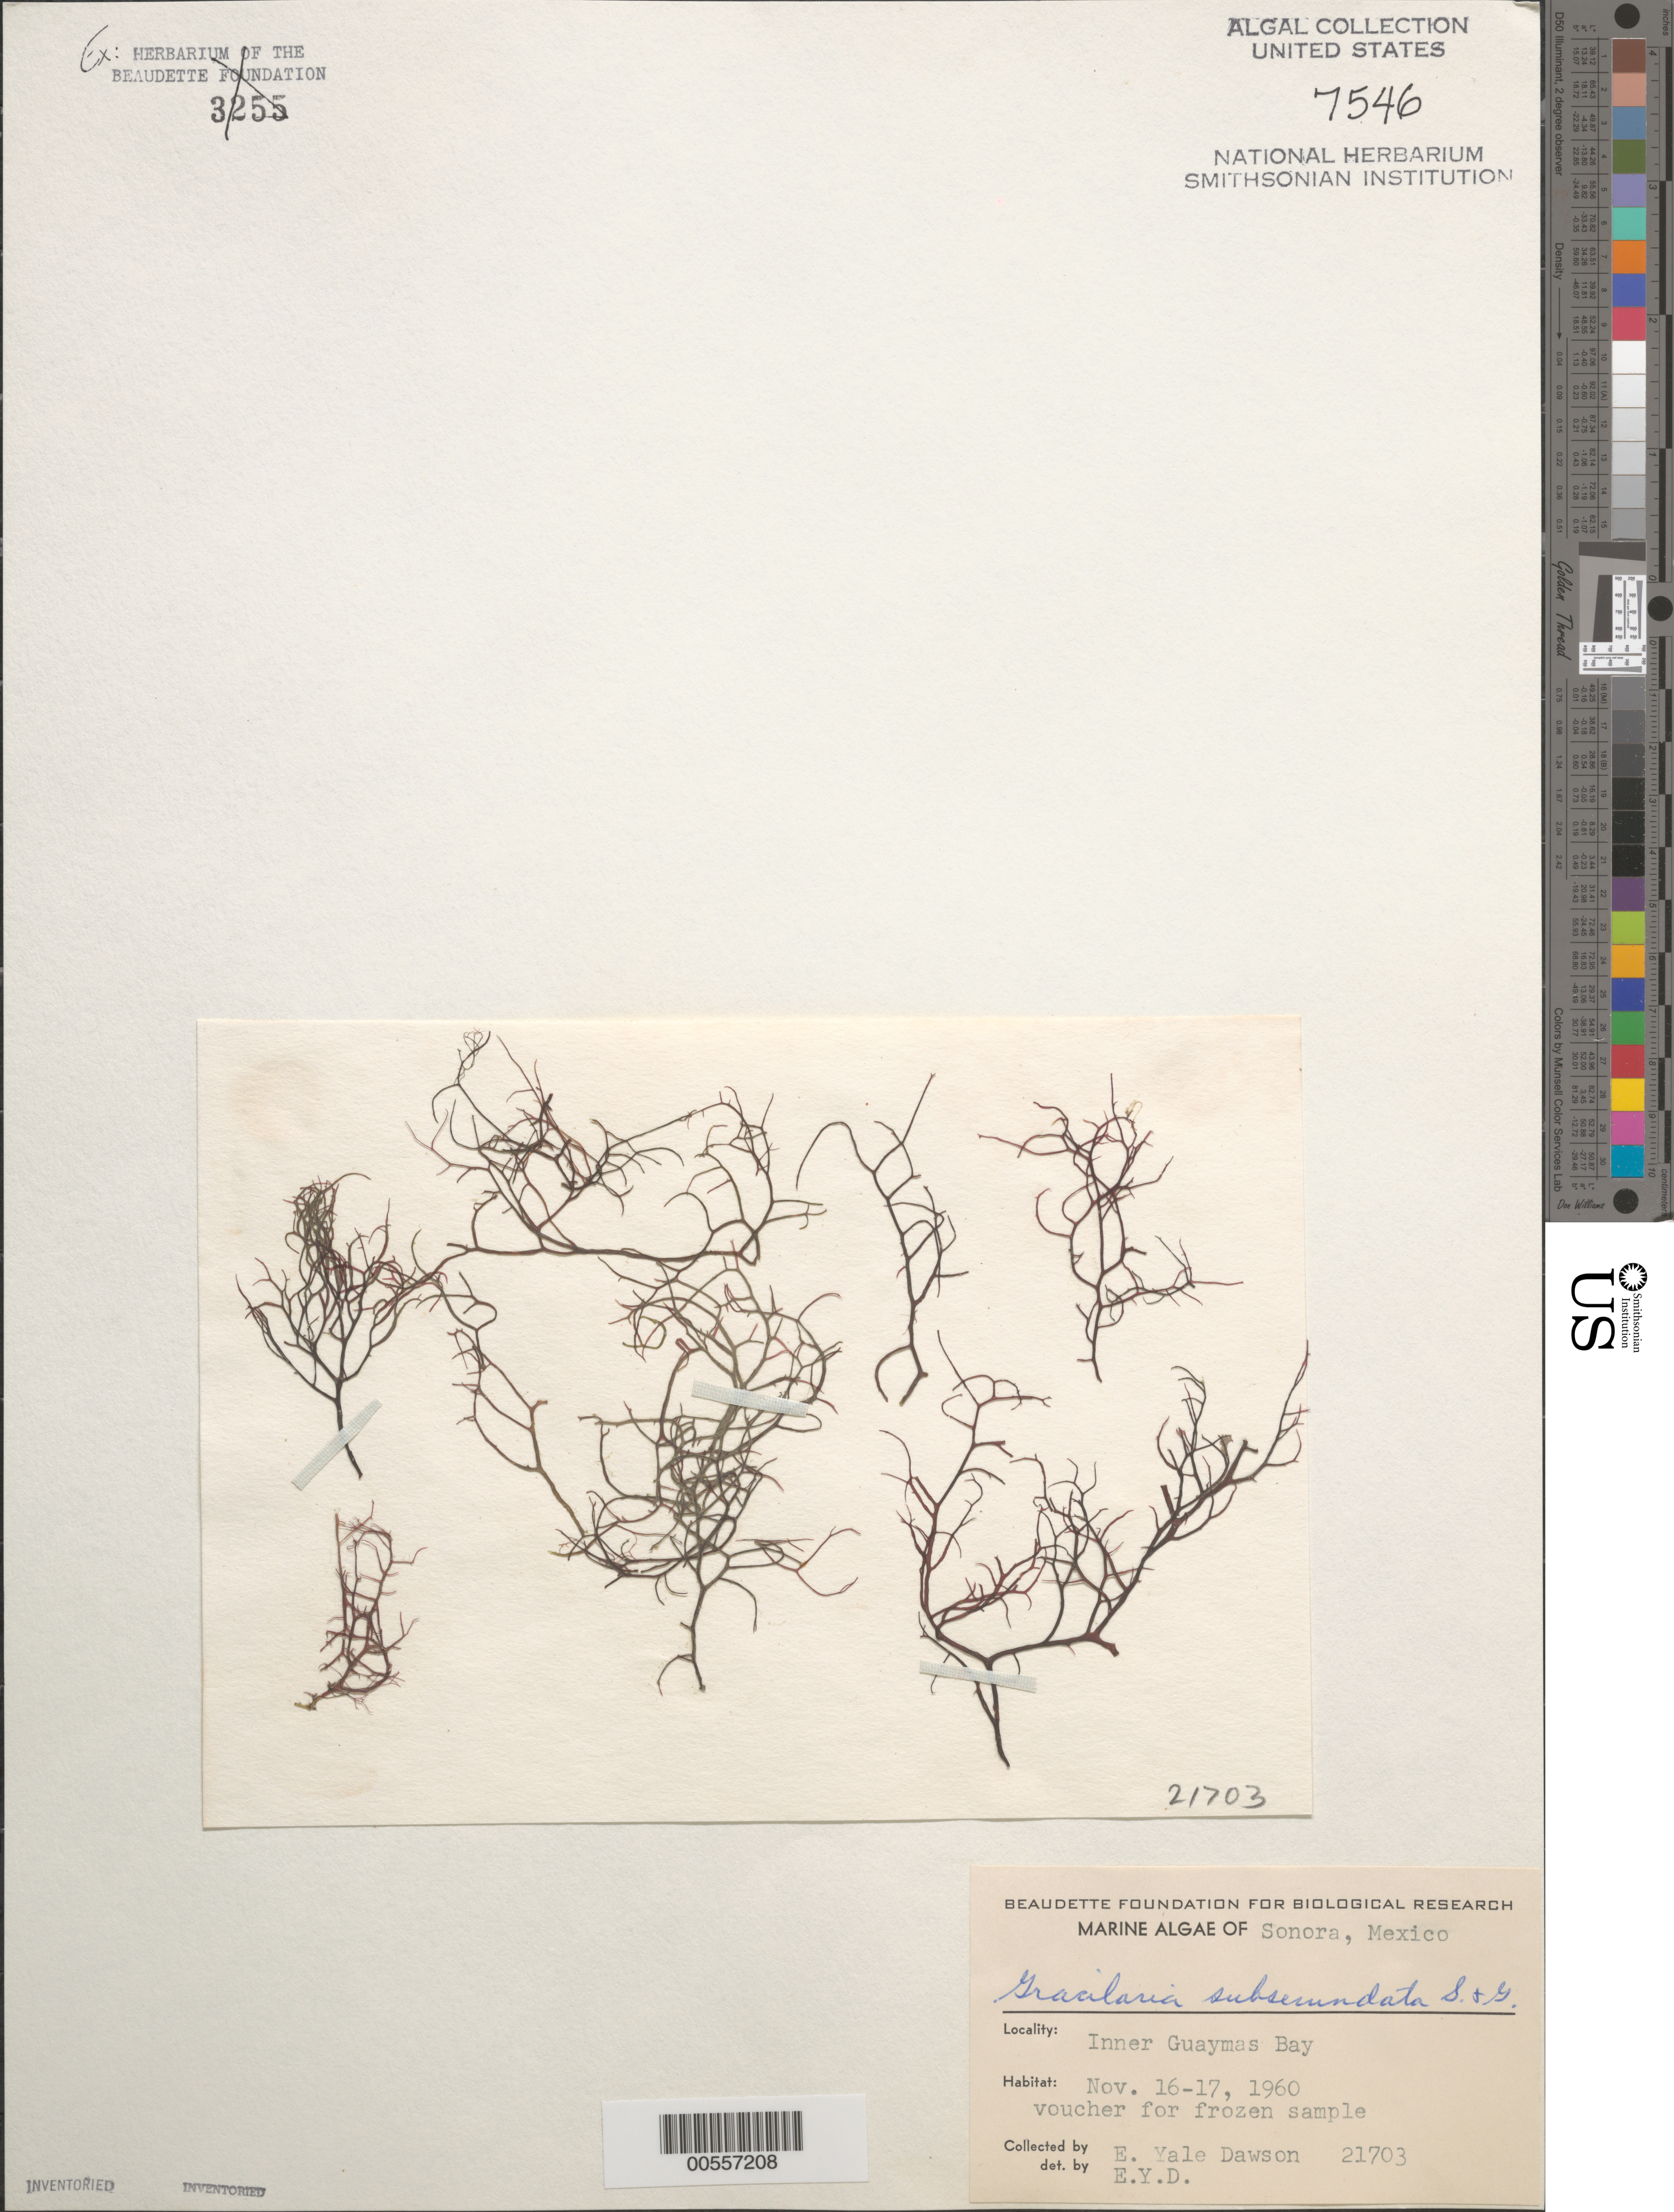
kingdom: Plantae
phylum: Rhodophyta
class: Florideophyceae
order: Gracilariales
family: Gracilariaceae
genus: Gracilaria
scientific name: Gracilaria subsecundata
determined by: Dawson, E. Y.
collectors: E. Y. Dawson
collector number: EYD 21703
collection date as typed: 16 Nov 1960 TO 17 Nov 1960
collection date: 1960-11-16/1960-11-17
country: Mexico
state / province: Sonora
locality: Inner Guaymas Bay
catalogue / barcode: US 7546